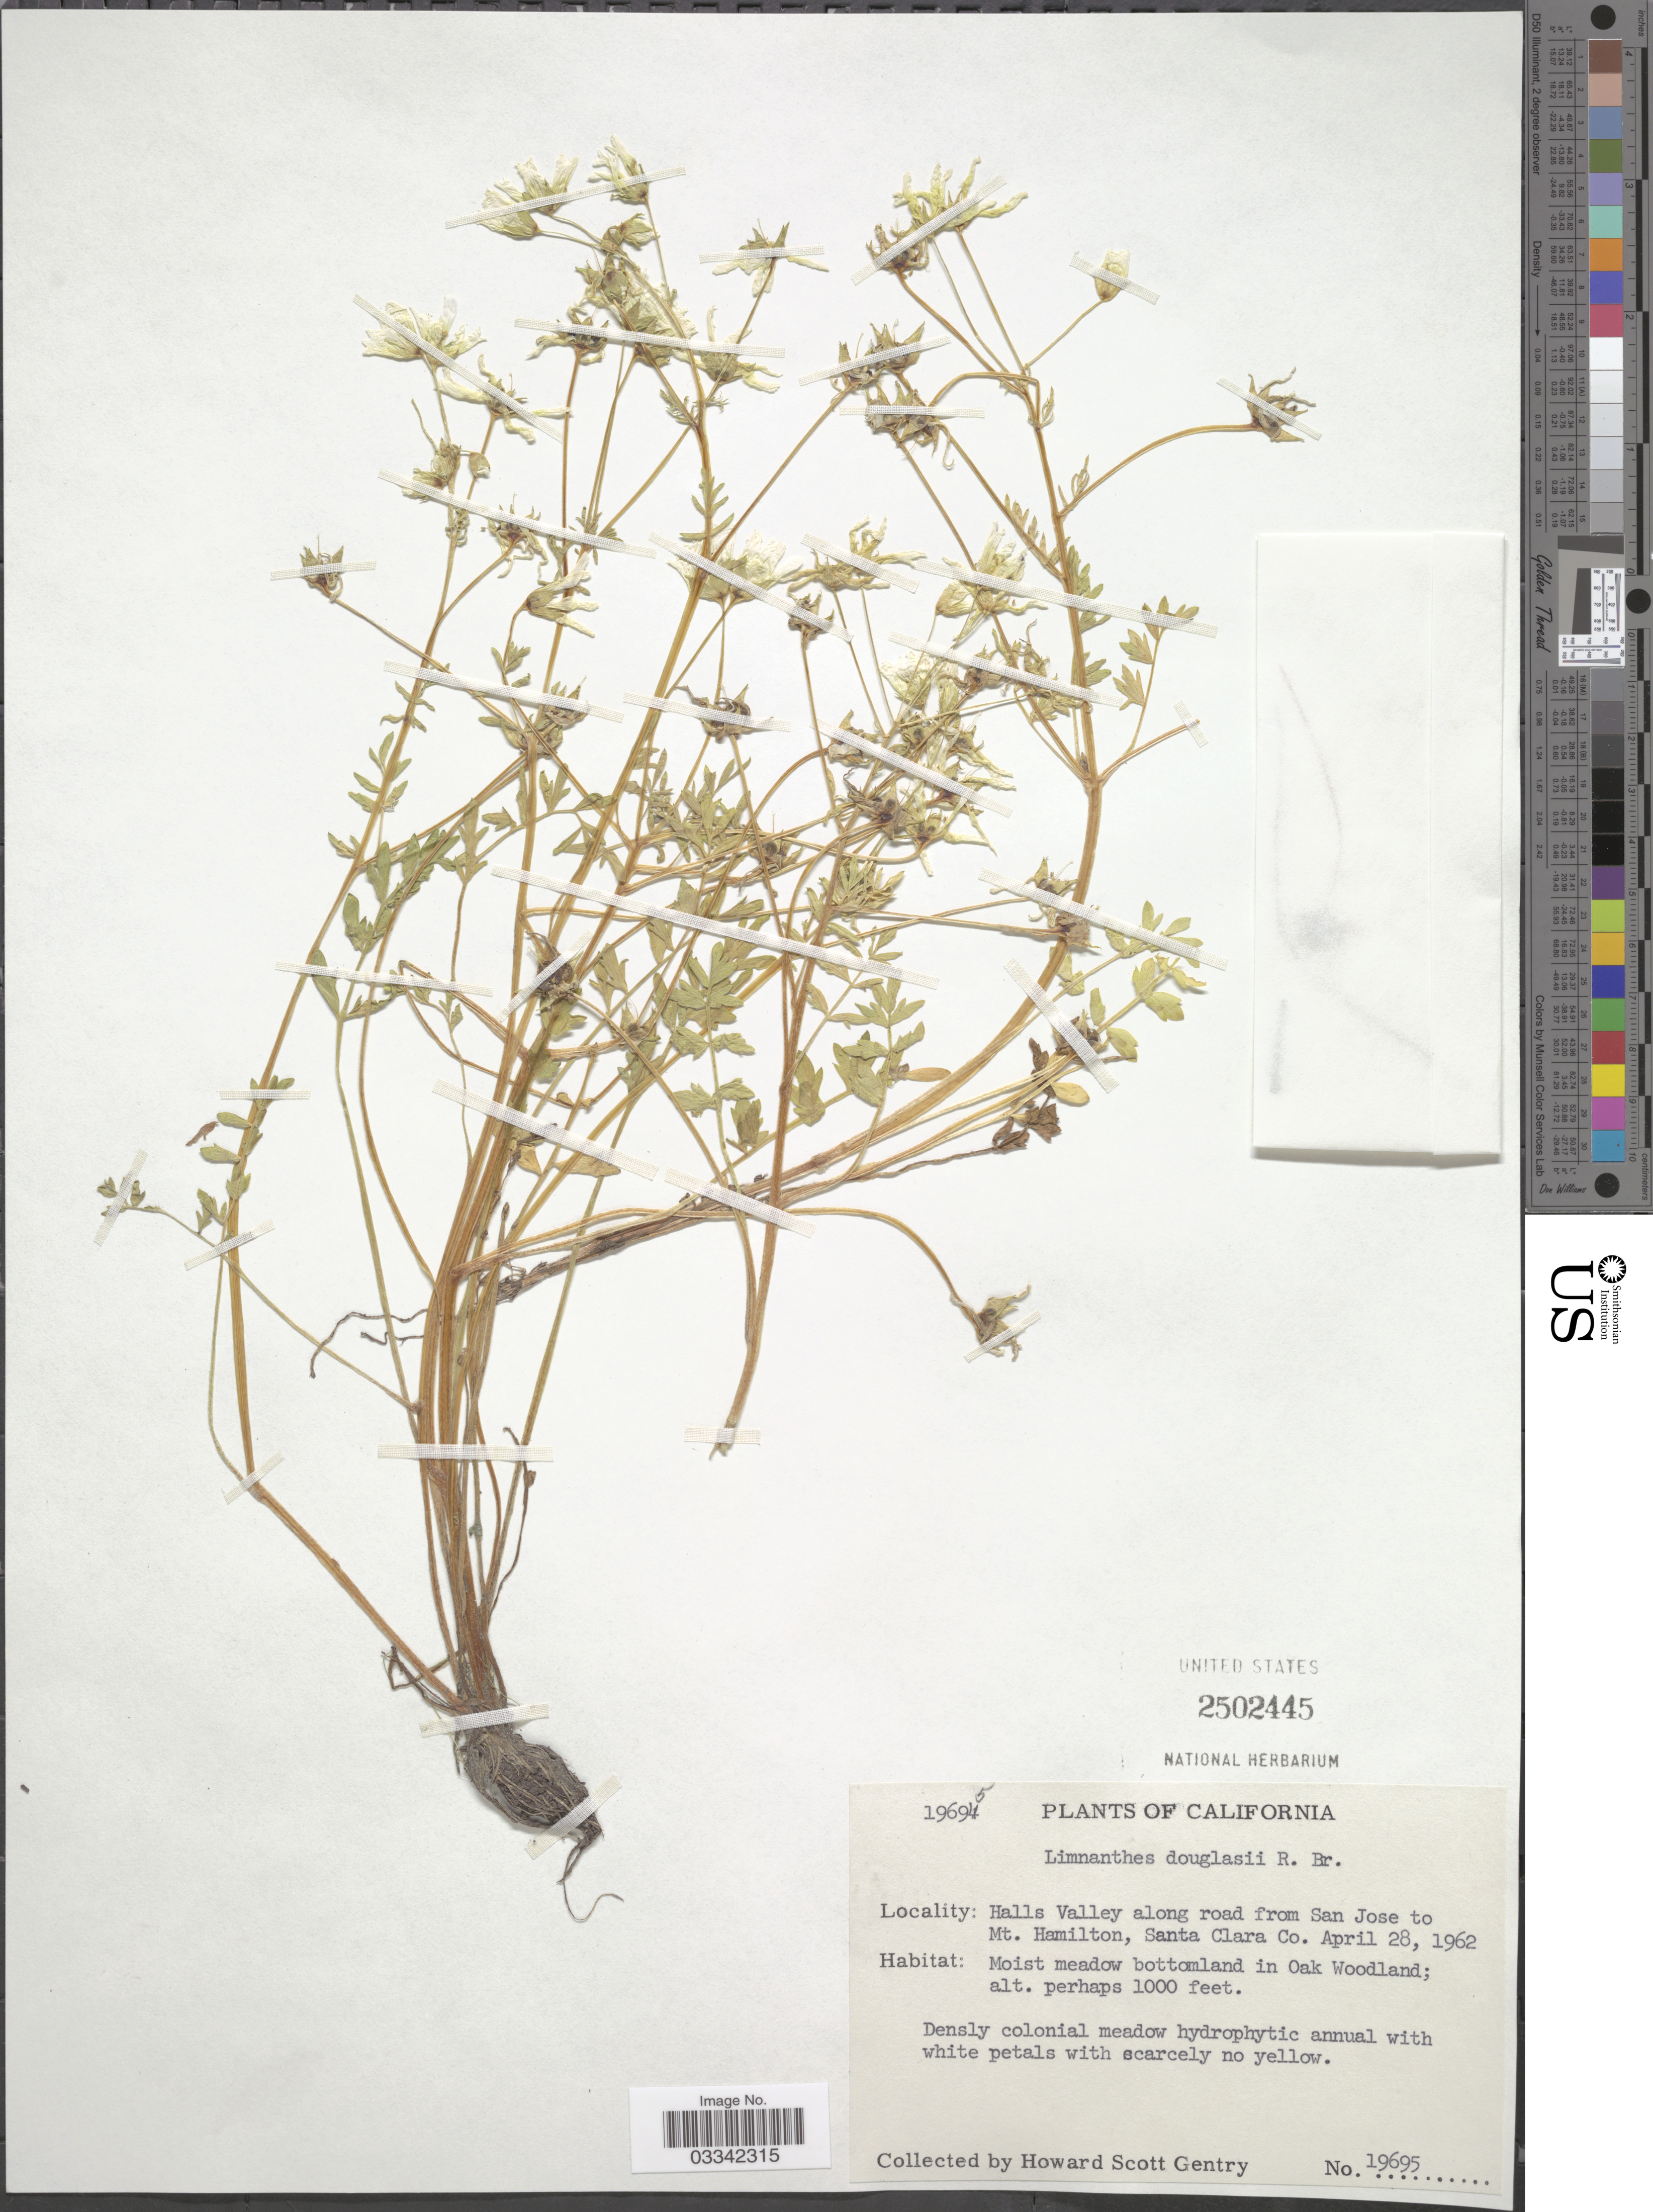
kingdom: Plantae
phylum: Tracheophyta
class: Magnoliopsida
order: Brassicales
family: Limnanthaceae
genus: Limnanthes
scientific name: Limnanthes douglasii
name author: R. Br.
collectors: H. S. Gentry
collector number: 19695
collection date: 1962-04-28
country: United States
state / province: California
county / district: Santa Clara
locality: Halls Valley along road from San Jose to Mt. Hamilton, Santa Clara Co.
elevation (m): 305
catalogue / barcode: US 2502445